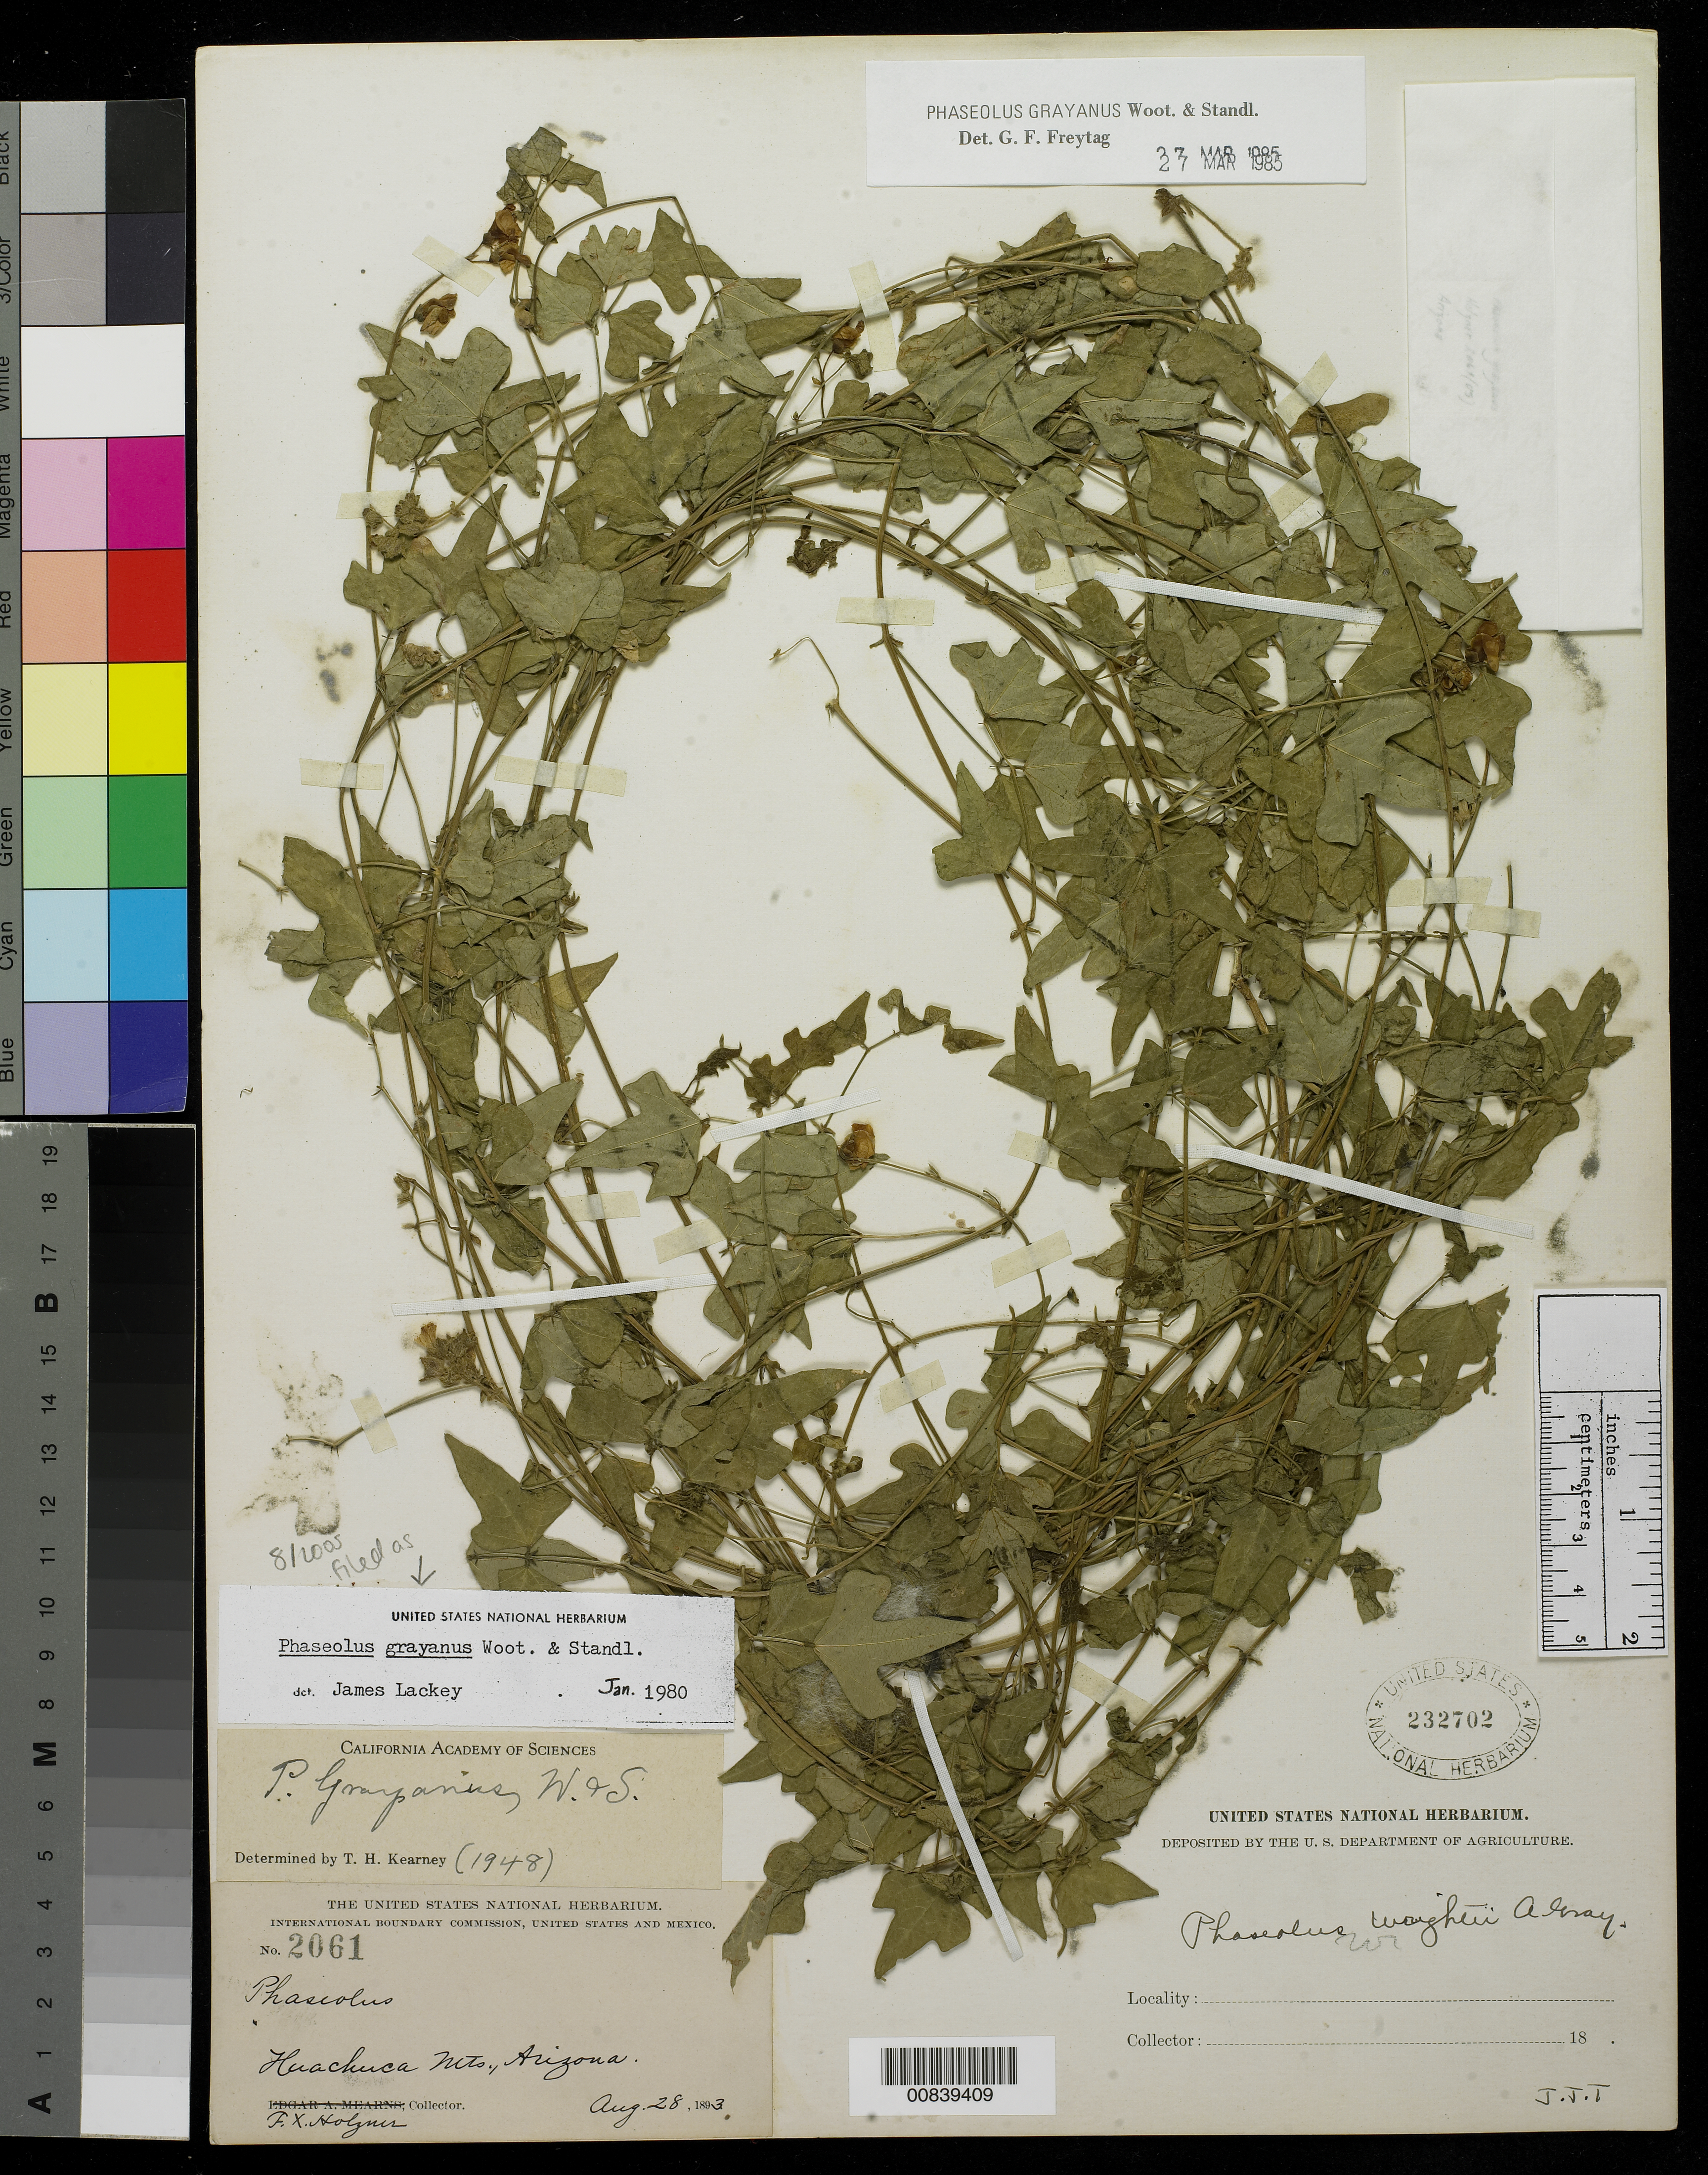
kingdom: Plantae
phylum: Tracheophyta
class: Magnoliopsida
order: Fabales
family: Fabaceae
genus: Phaseolus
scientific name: Phaseolus grayanus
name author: Wooton & Standl.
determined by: Freytag, G. F.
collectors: F. X. Holzner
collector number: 2061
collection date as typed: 28 Aug 1893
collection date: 1893-08-28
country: United States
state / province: Arizona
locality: Huachuca Mts.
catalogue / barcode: US 232702